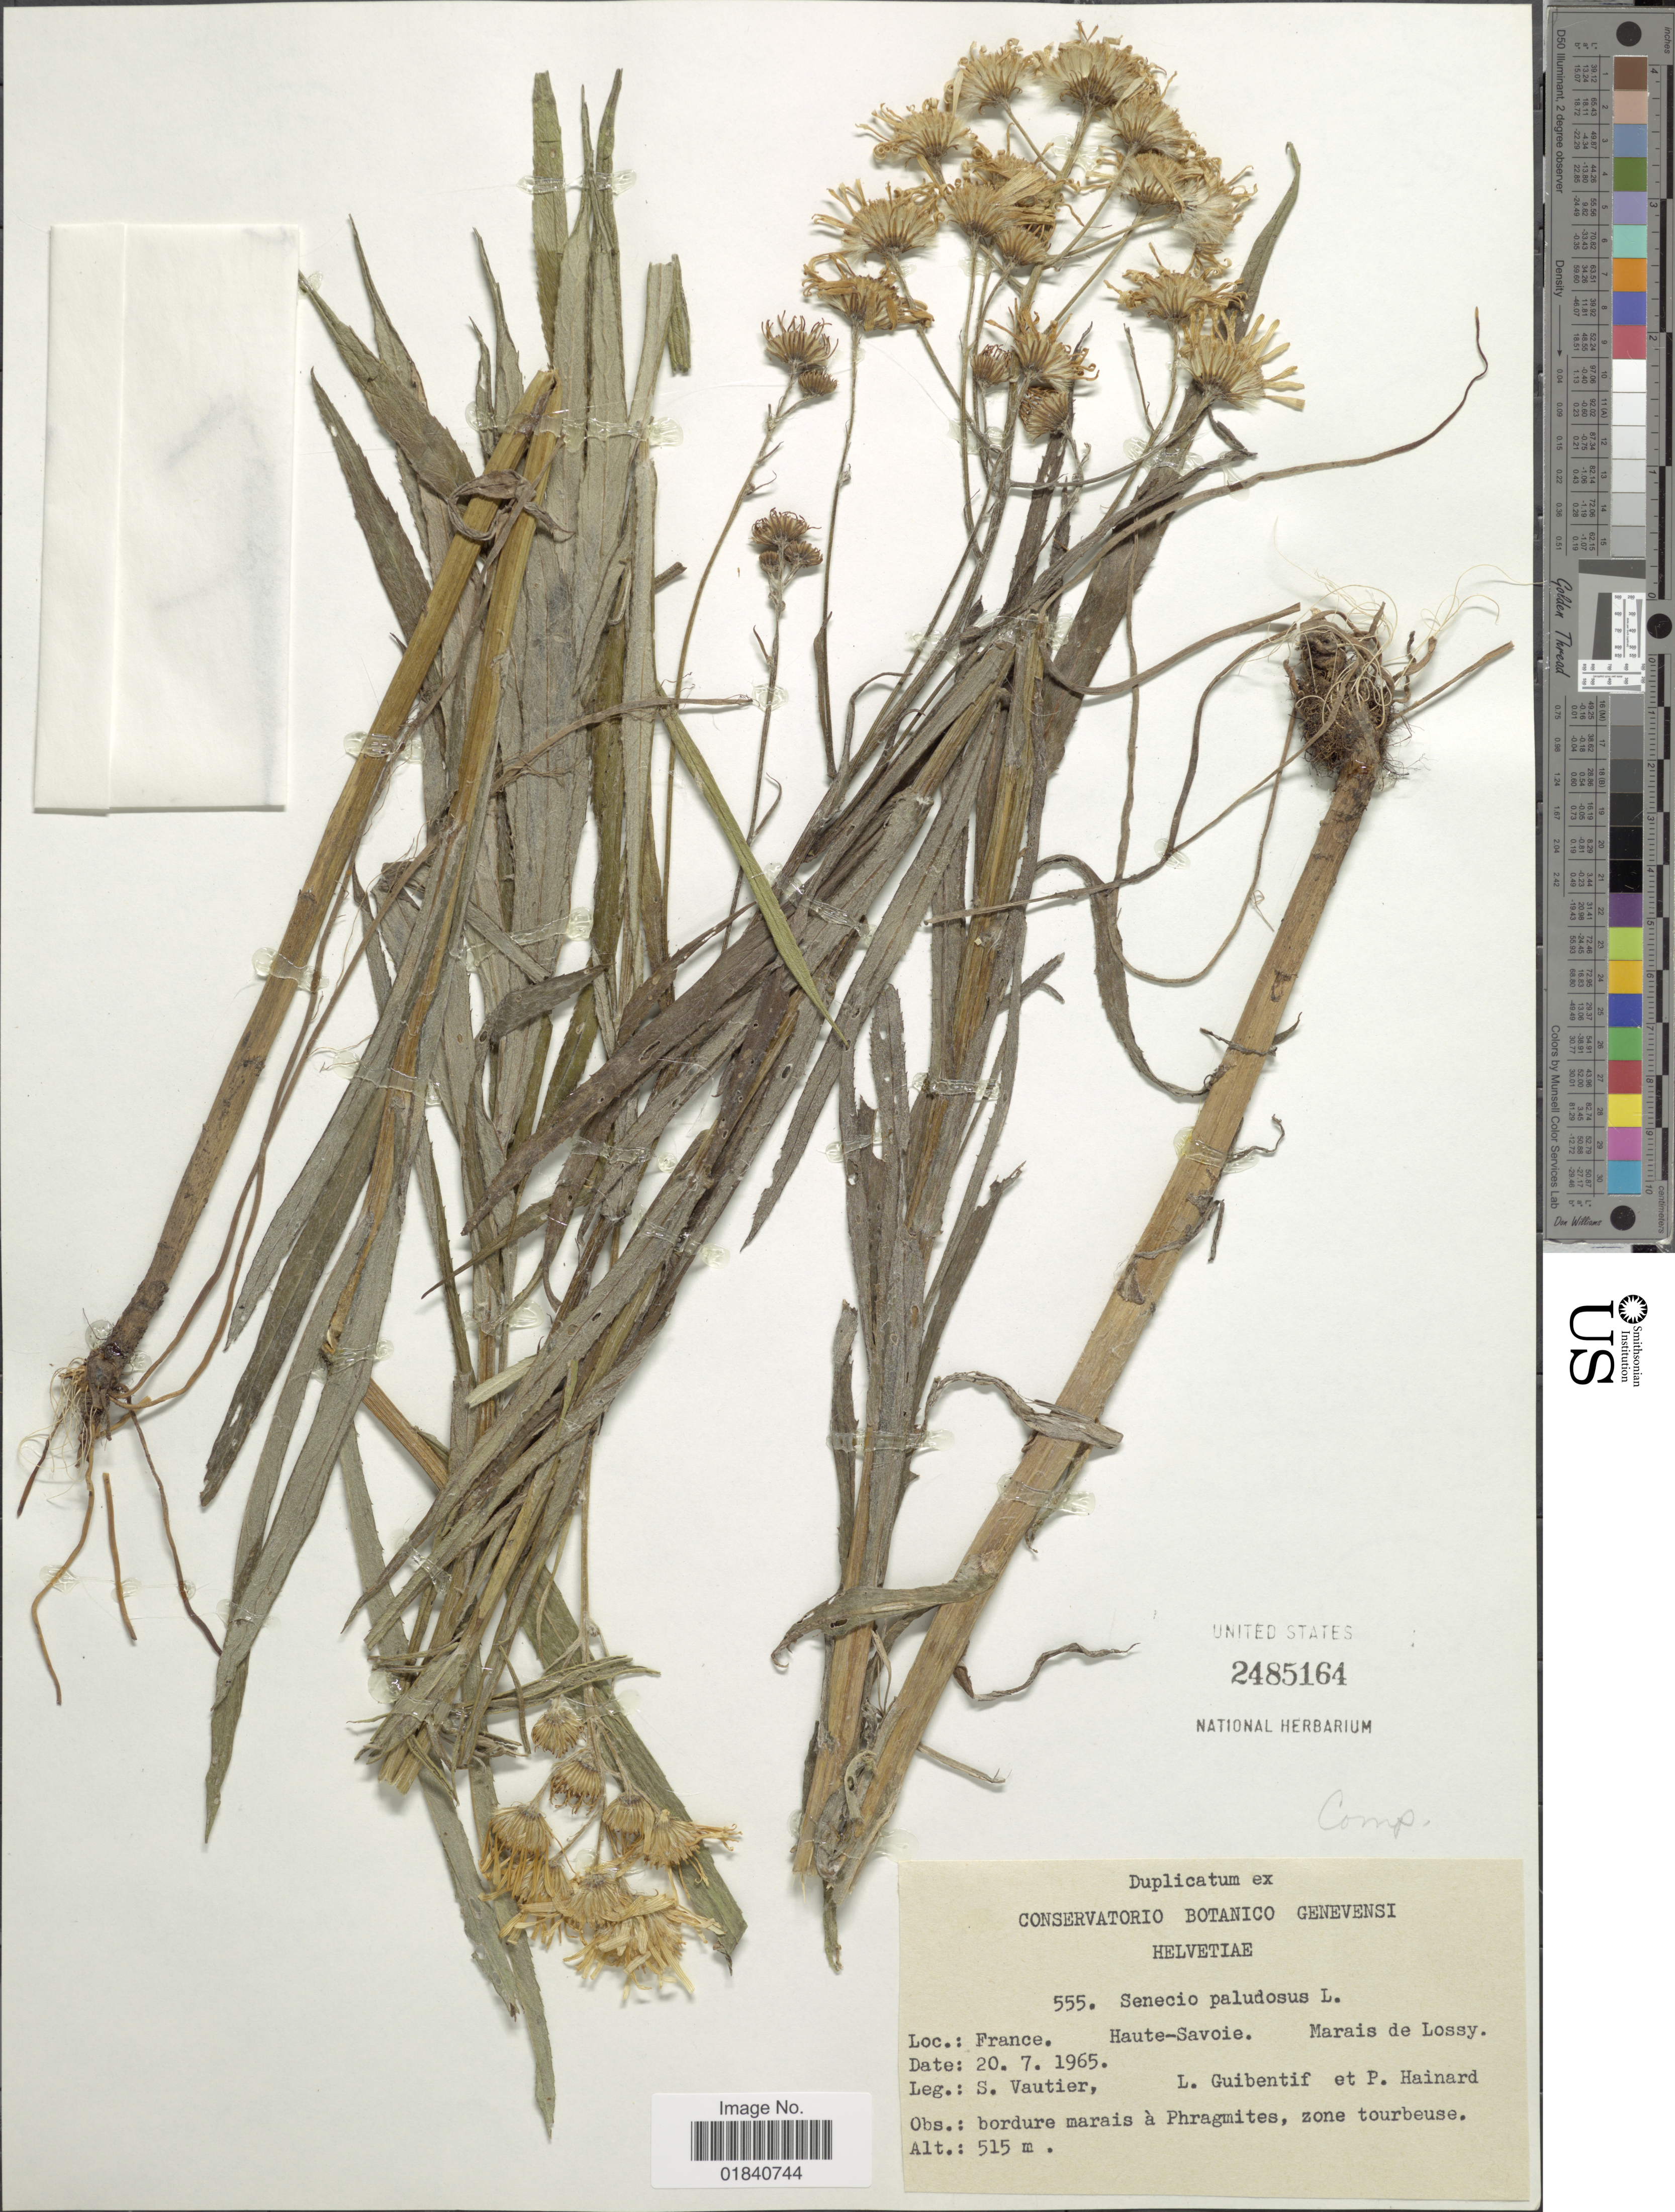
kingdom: Plantae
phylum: Tracheophyta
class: Magnoliopsida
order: Asterales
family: Asteraceae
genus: Senecio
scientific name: Senecio paludosus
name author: L.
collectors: S. Vautier, Guibentif, L. & P. Hainard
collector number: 555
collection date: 1965-07-20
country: France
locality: Haute-Savoie. Marais de Lossy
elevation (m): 515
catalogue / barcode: US 2485164